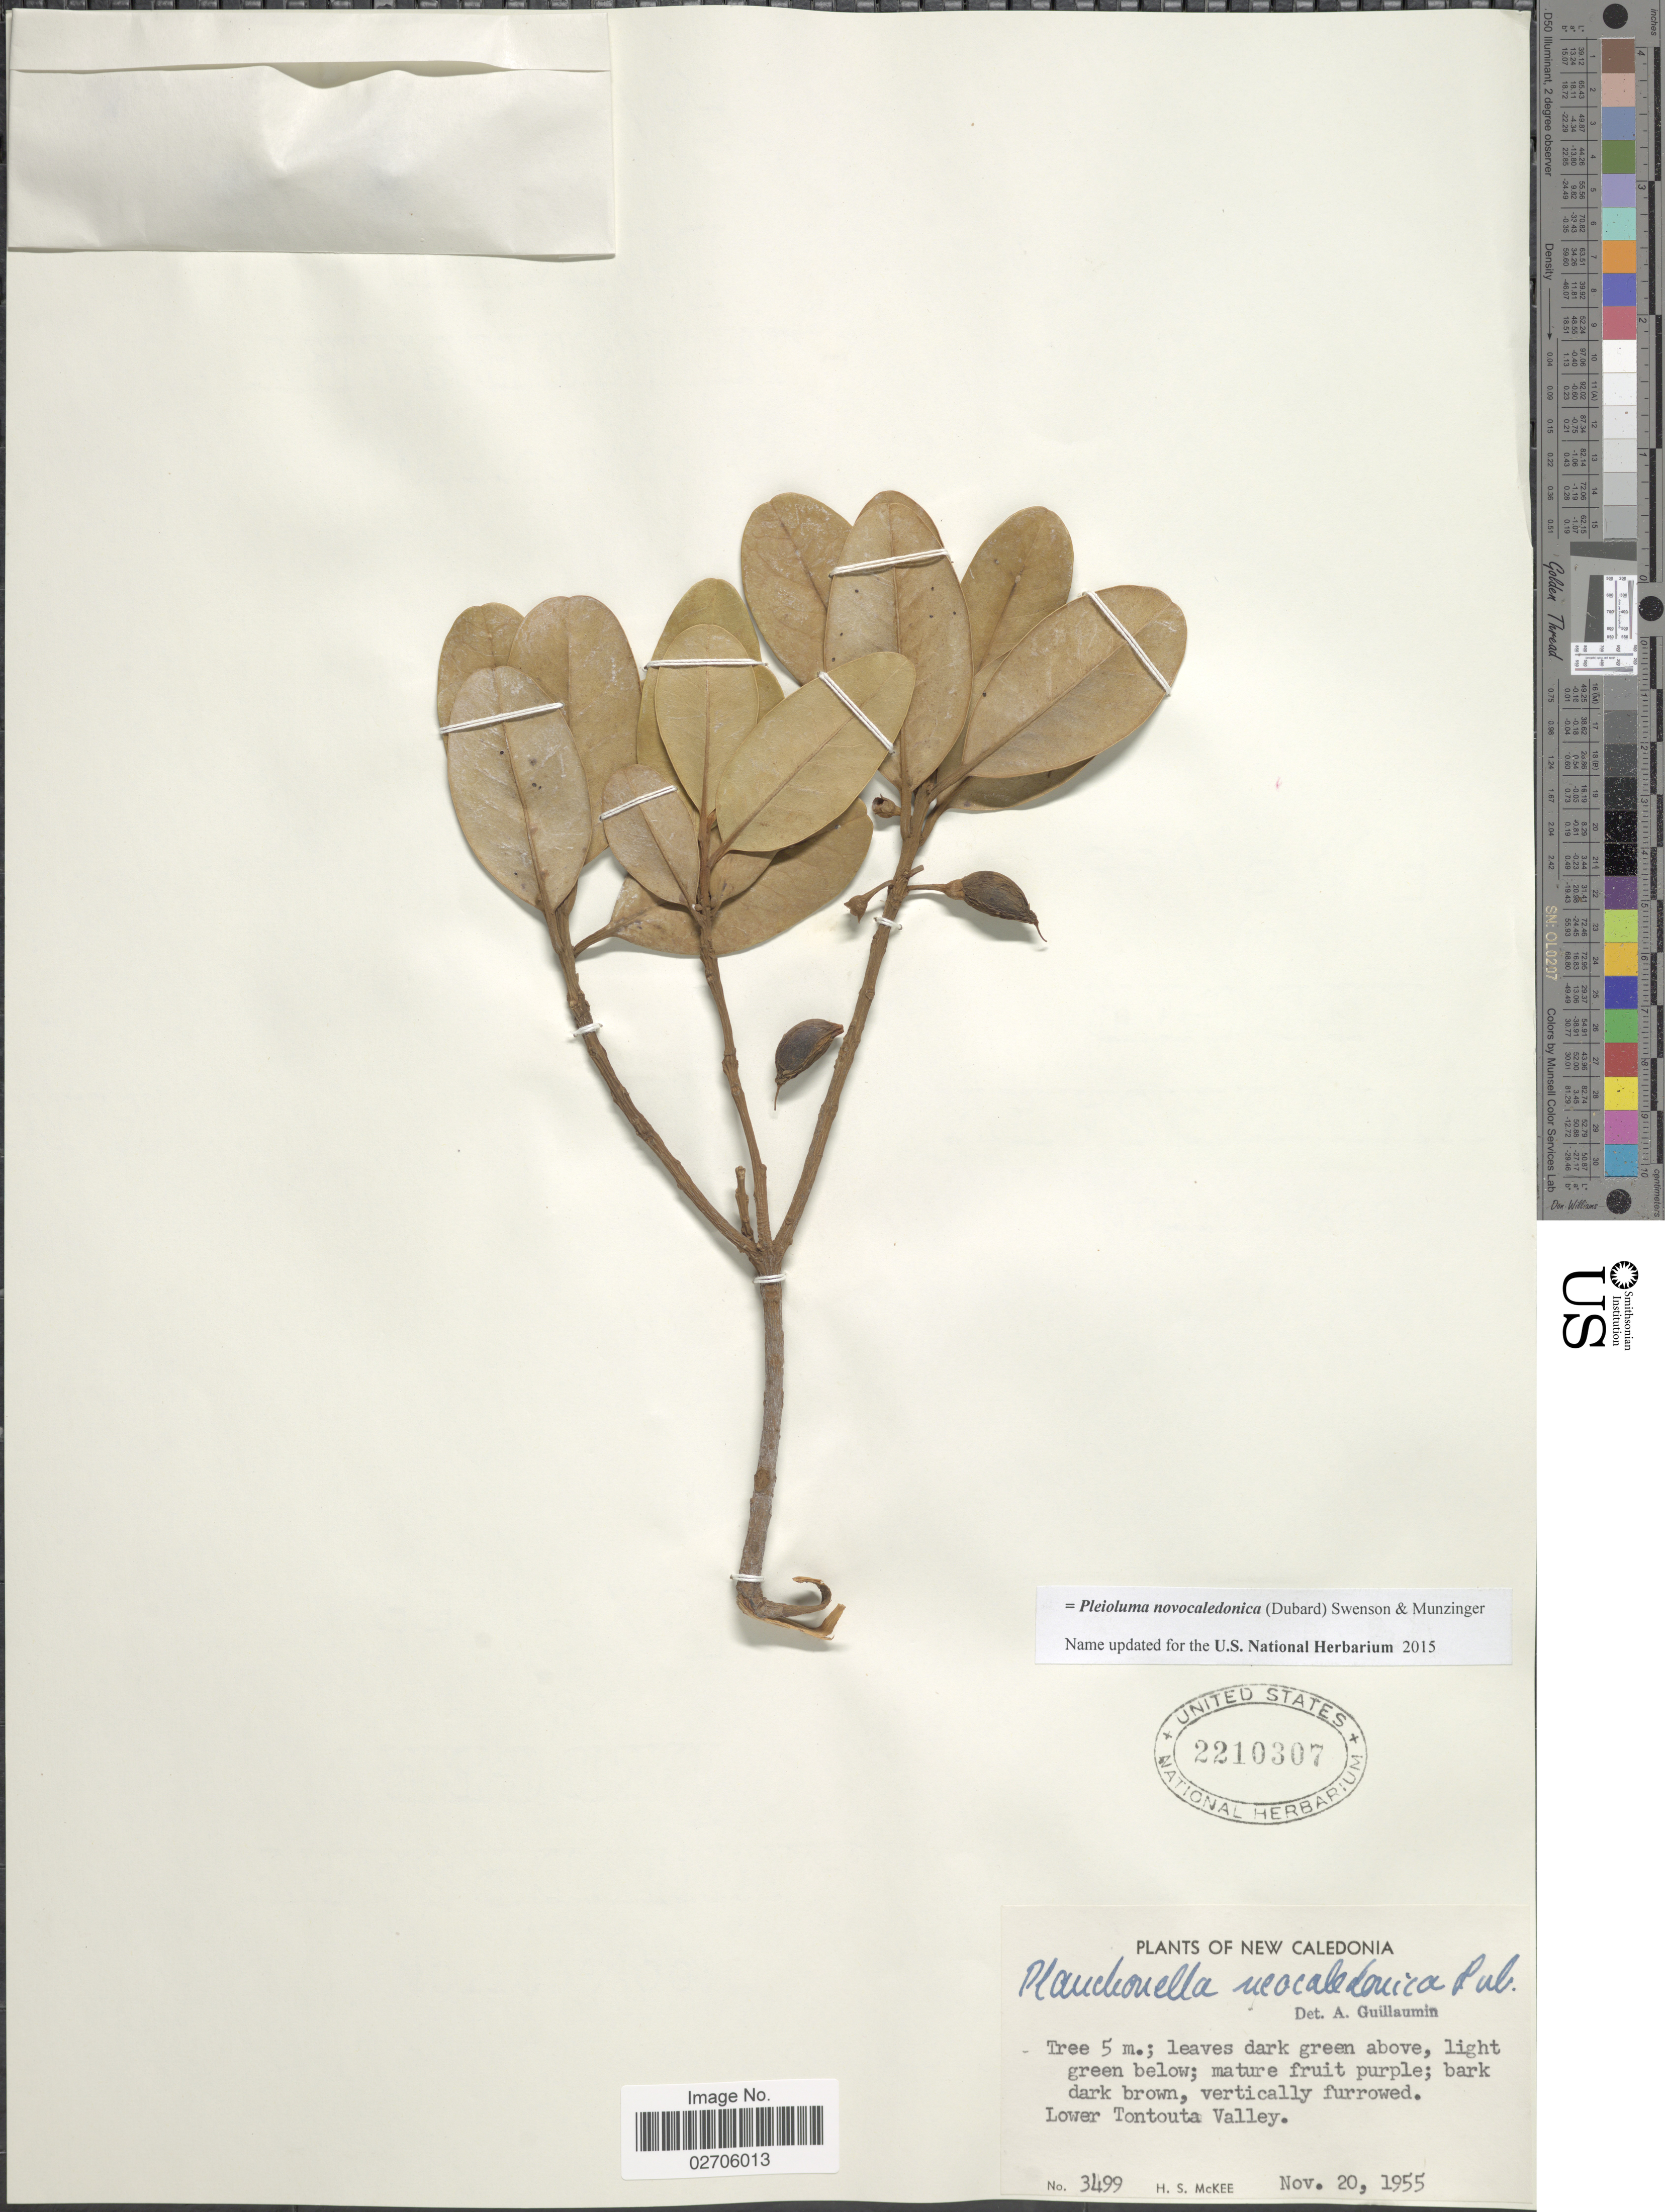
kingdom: Plantae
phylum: Tracheophyta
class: Magnoliopsida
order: Ericales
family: Sapotaceae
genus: Pleioluma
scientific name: Pleioluma novocaledonica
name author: (Dubard) Swenson & Munzinger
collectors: H. S. McKee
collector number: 3499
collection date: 1955-11-20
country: New Caledonia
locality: Lower Tontouta Valley.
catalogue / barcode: US 2210307